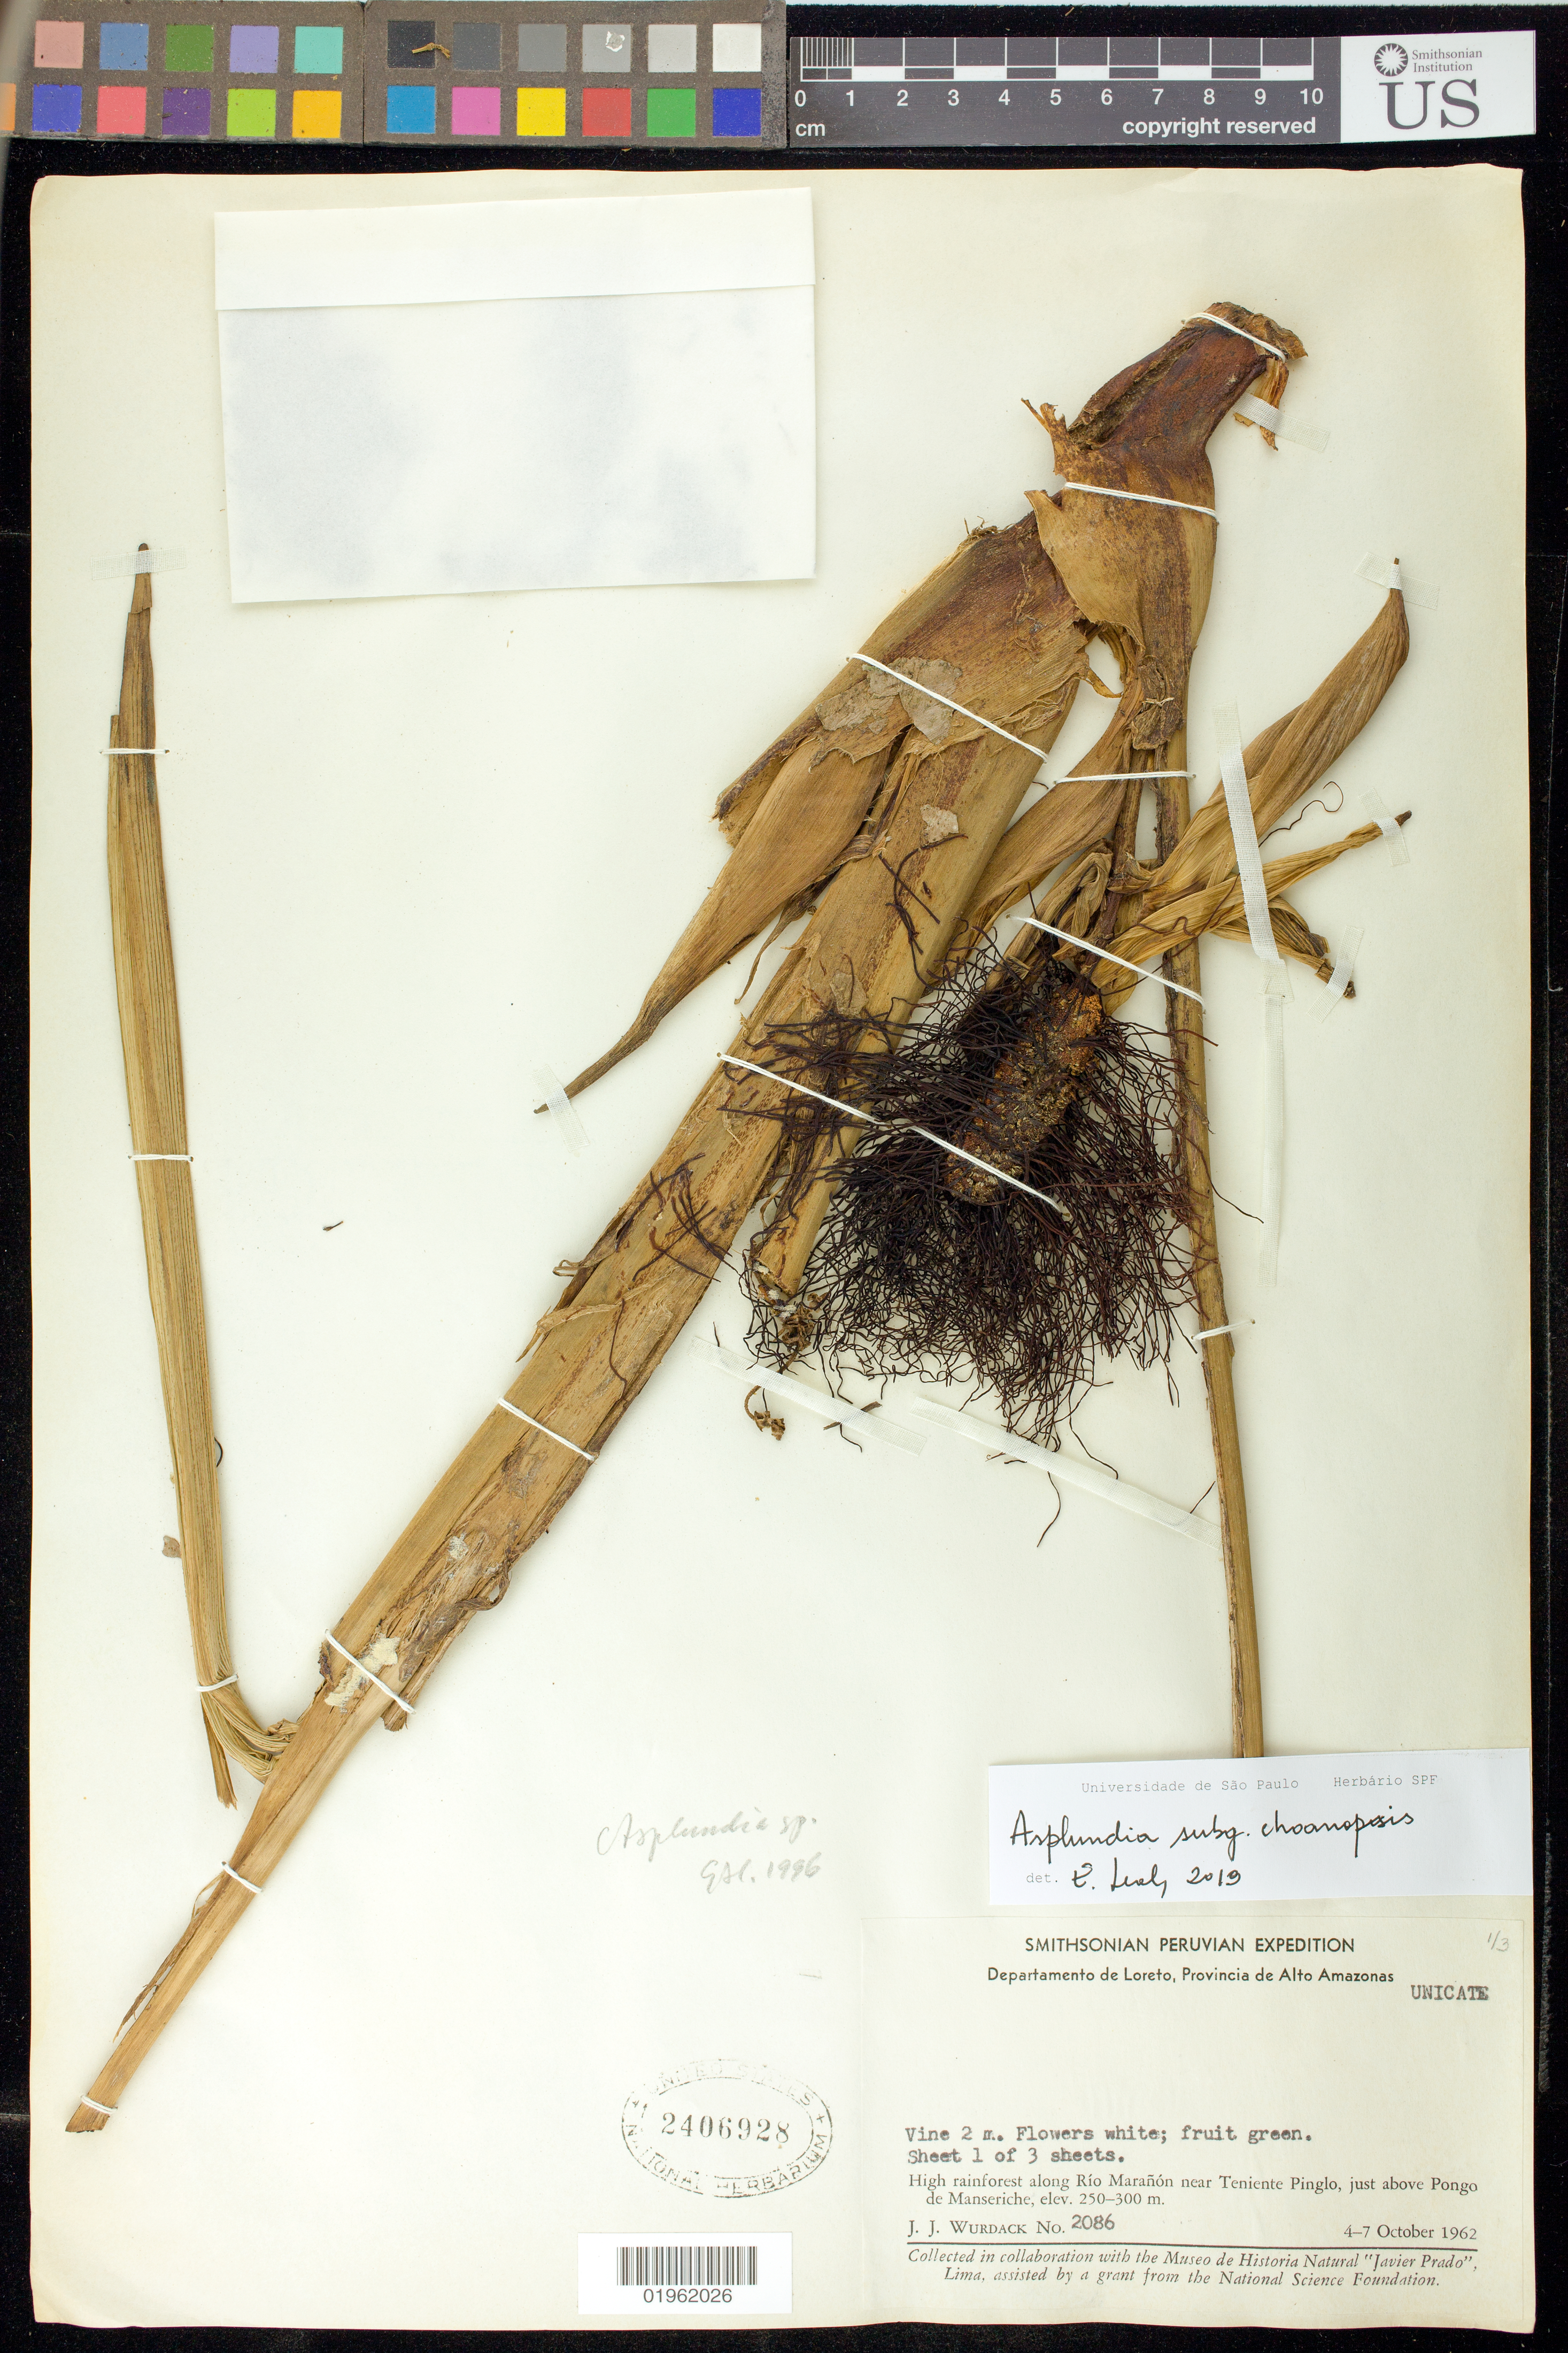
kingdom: Plantae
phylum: Tracheophyta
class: Liliopsida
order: Pandanales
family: Cyclanthaceae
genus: Asplundia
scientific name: Asplundia (Choanopsis) sp.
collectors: J. J. Wurdack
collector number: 2086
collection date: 1962-10-04/1962-10-07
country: Peru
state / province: Loreto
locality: Provincia de Alto Amazonas. High rainforest along Rio Maranon near Teniente Pinglo, just above Pongo de Manseriche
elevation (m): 250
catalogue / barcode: US 2406928